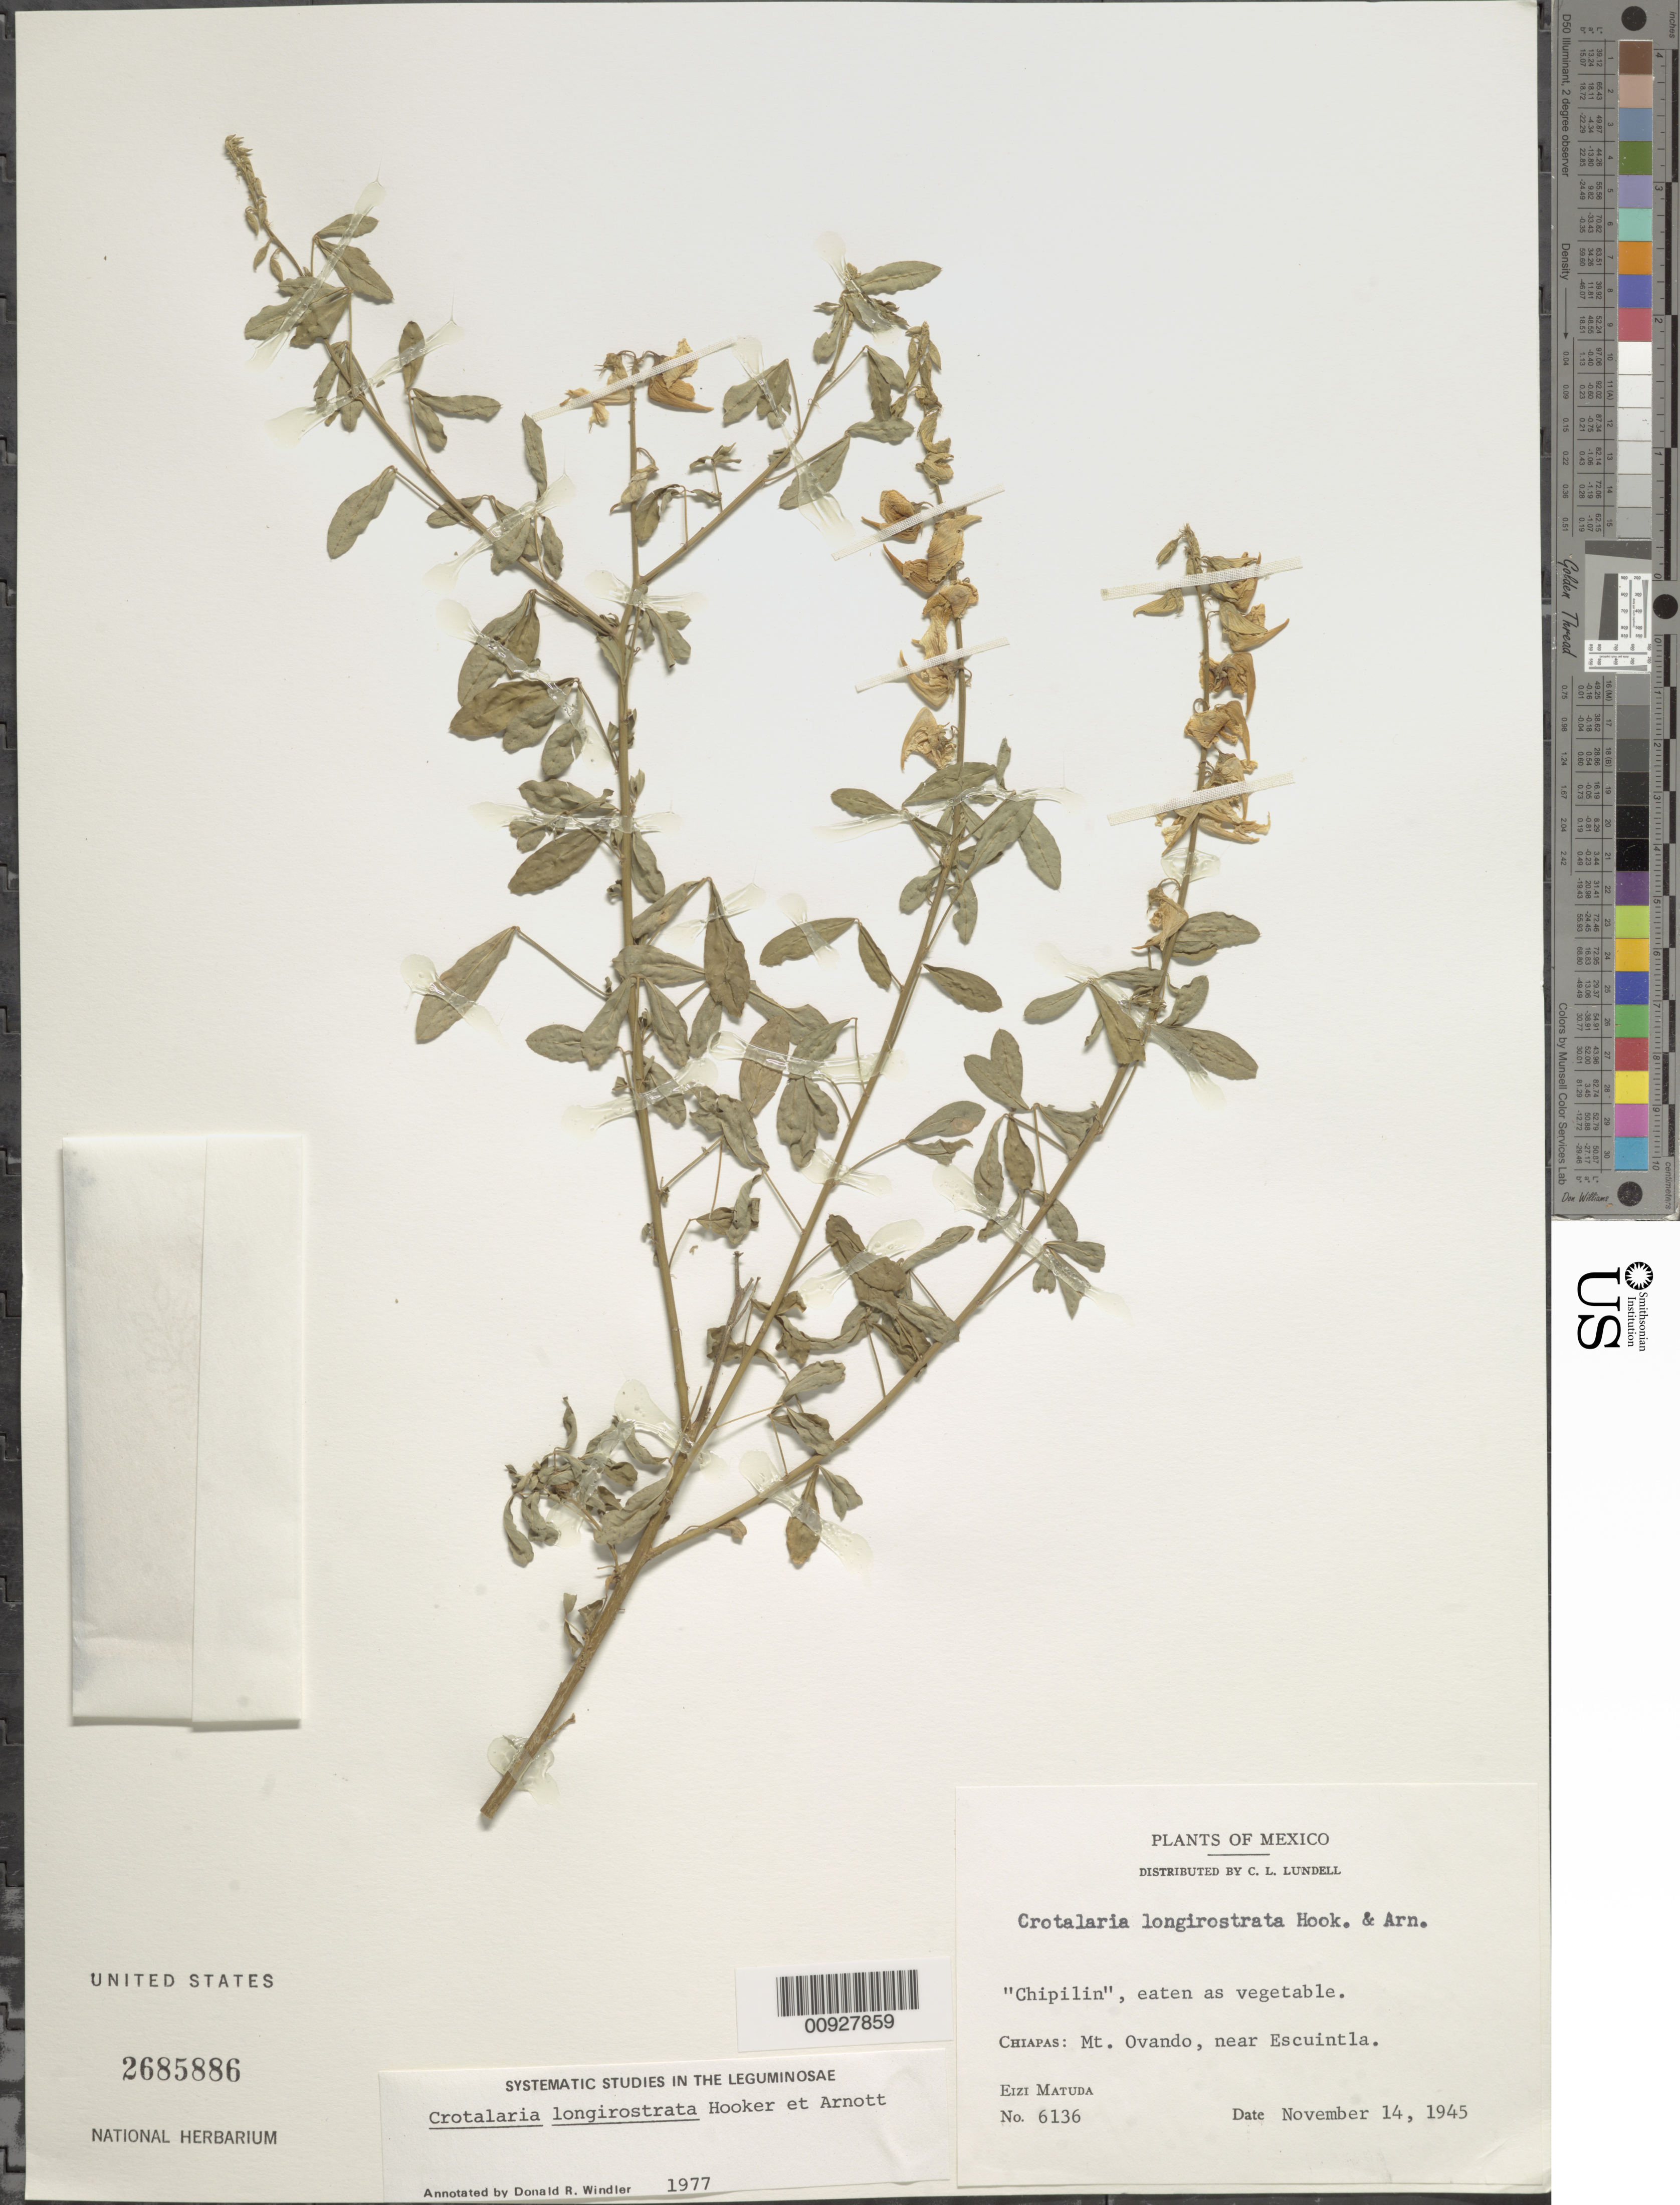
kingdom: Plantae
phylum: Tracheophyta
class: Magnoliopsida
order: Fabales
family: Fabaceae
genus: Crotalaria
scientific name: Crotalaria longirostrata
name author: Hook. & Arn.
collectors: E. Matuda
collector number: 6136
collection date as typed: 14 Nov 1945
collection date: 1945-11-14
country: Mexico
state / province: Chiapas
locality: Chiapas: Mt. Ovando, near Escuintla.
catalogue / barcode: US 2685886